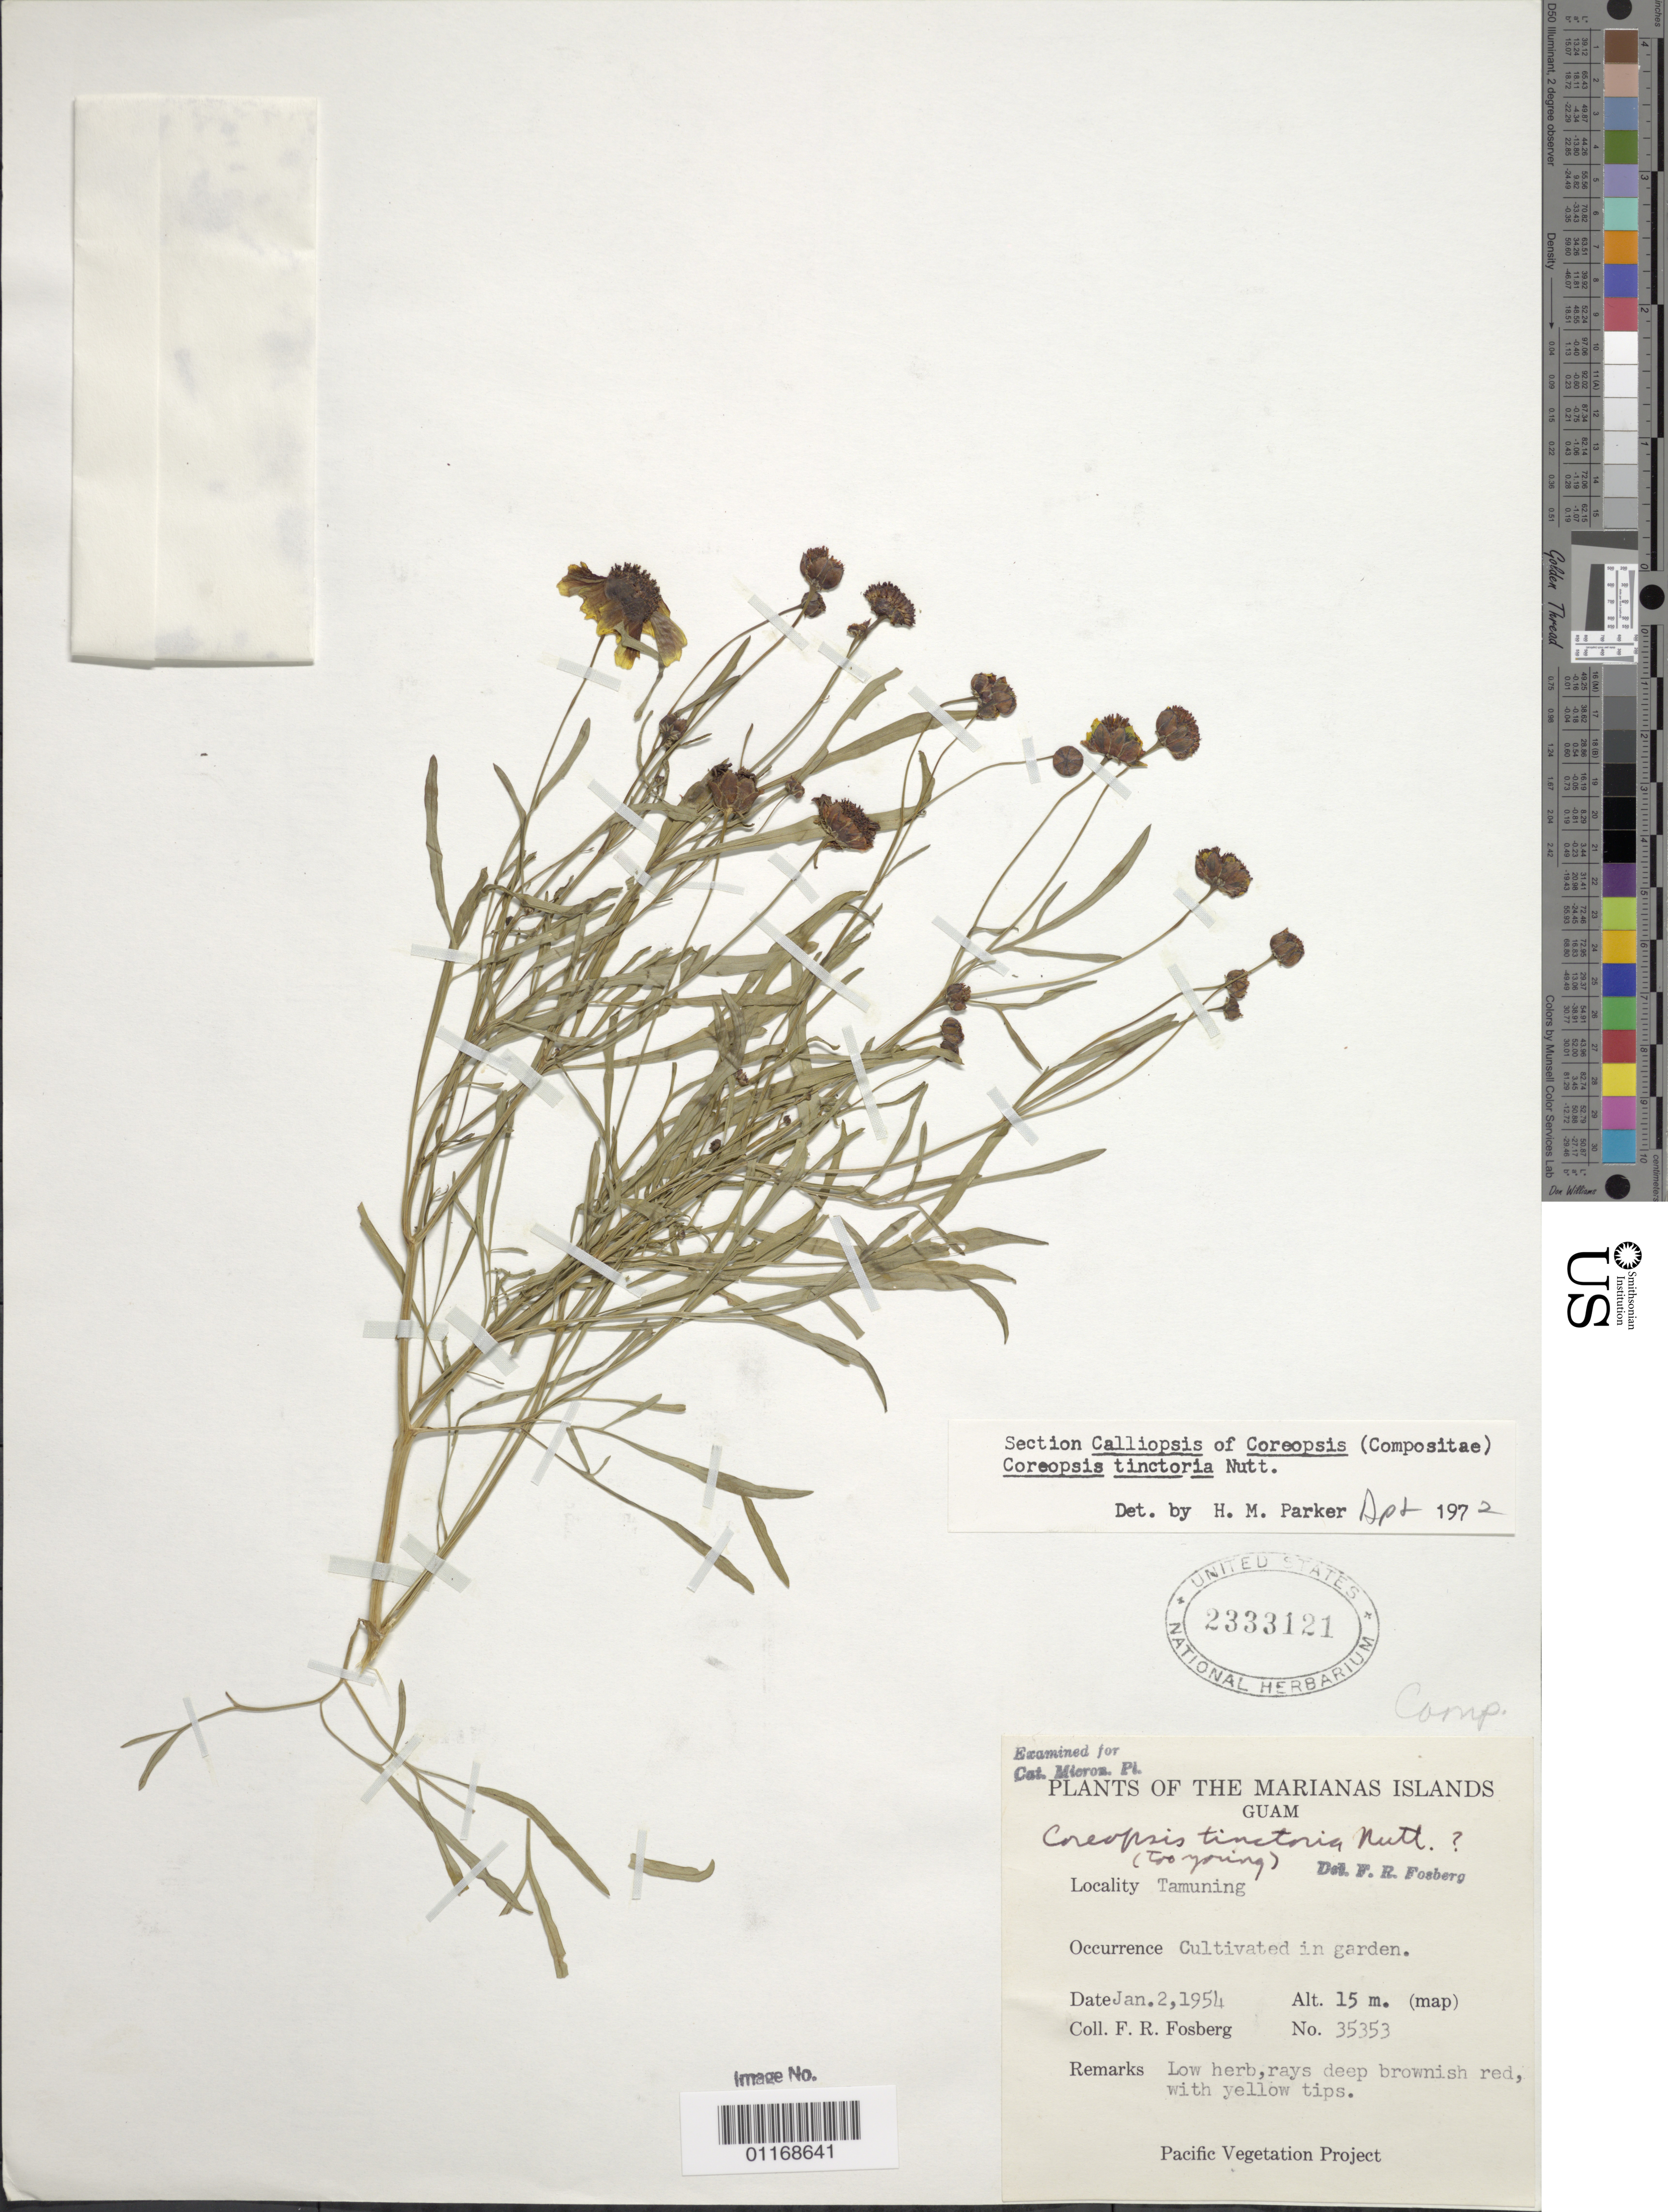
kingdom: Plantae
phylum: Tracheophyta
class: Magnoliopsida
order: Asterales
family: Asteraceae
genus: Coreopsis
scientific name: Coreopsis tinctoria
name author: Nutt.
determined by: Parker, H. M.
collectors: F. R. Fosberg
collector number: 35353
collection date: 1954-01-02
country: Guam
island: Guam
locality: Tamuning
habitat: Cultivated in garden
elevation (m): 15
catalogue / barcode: US 2333121